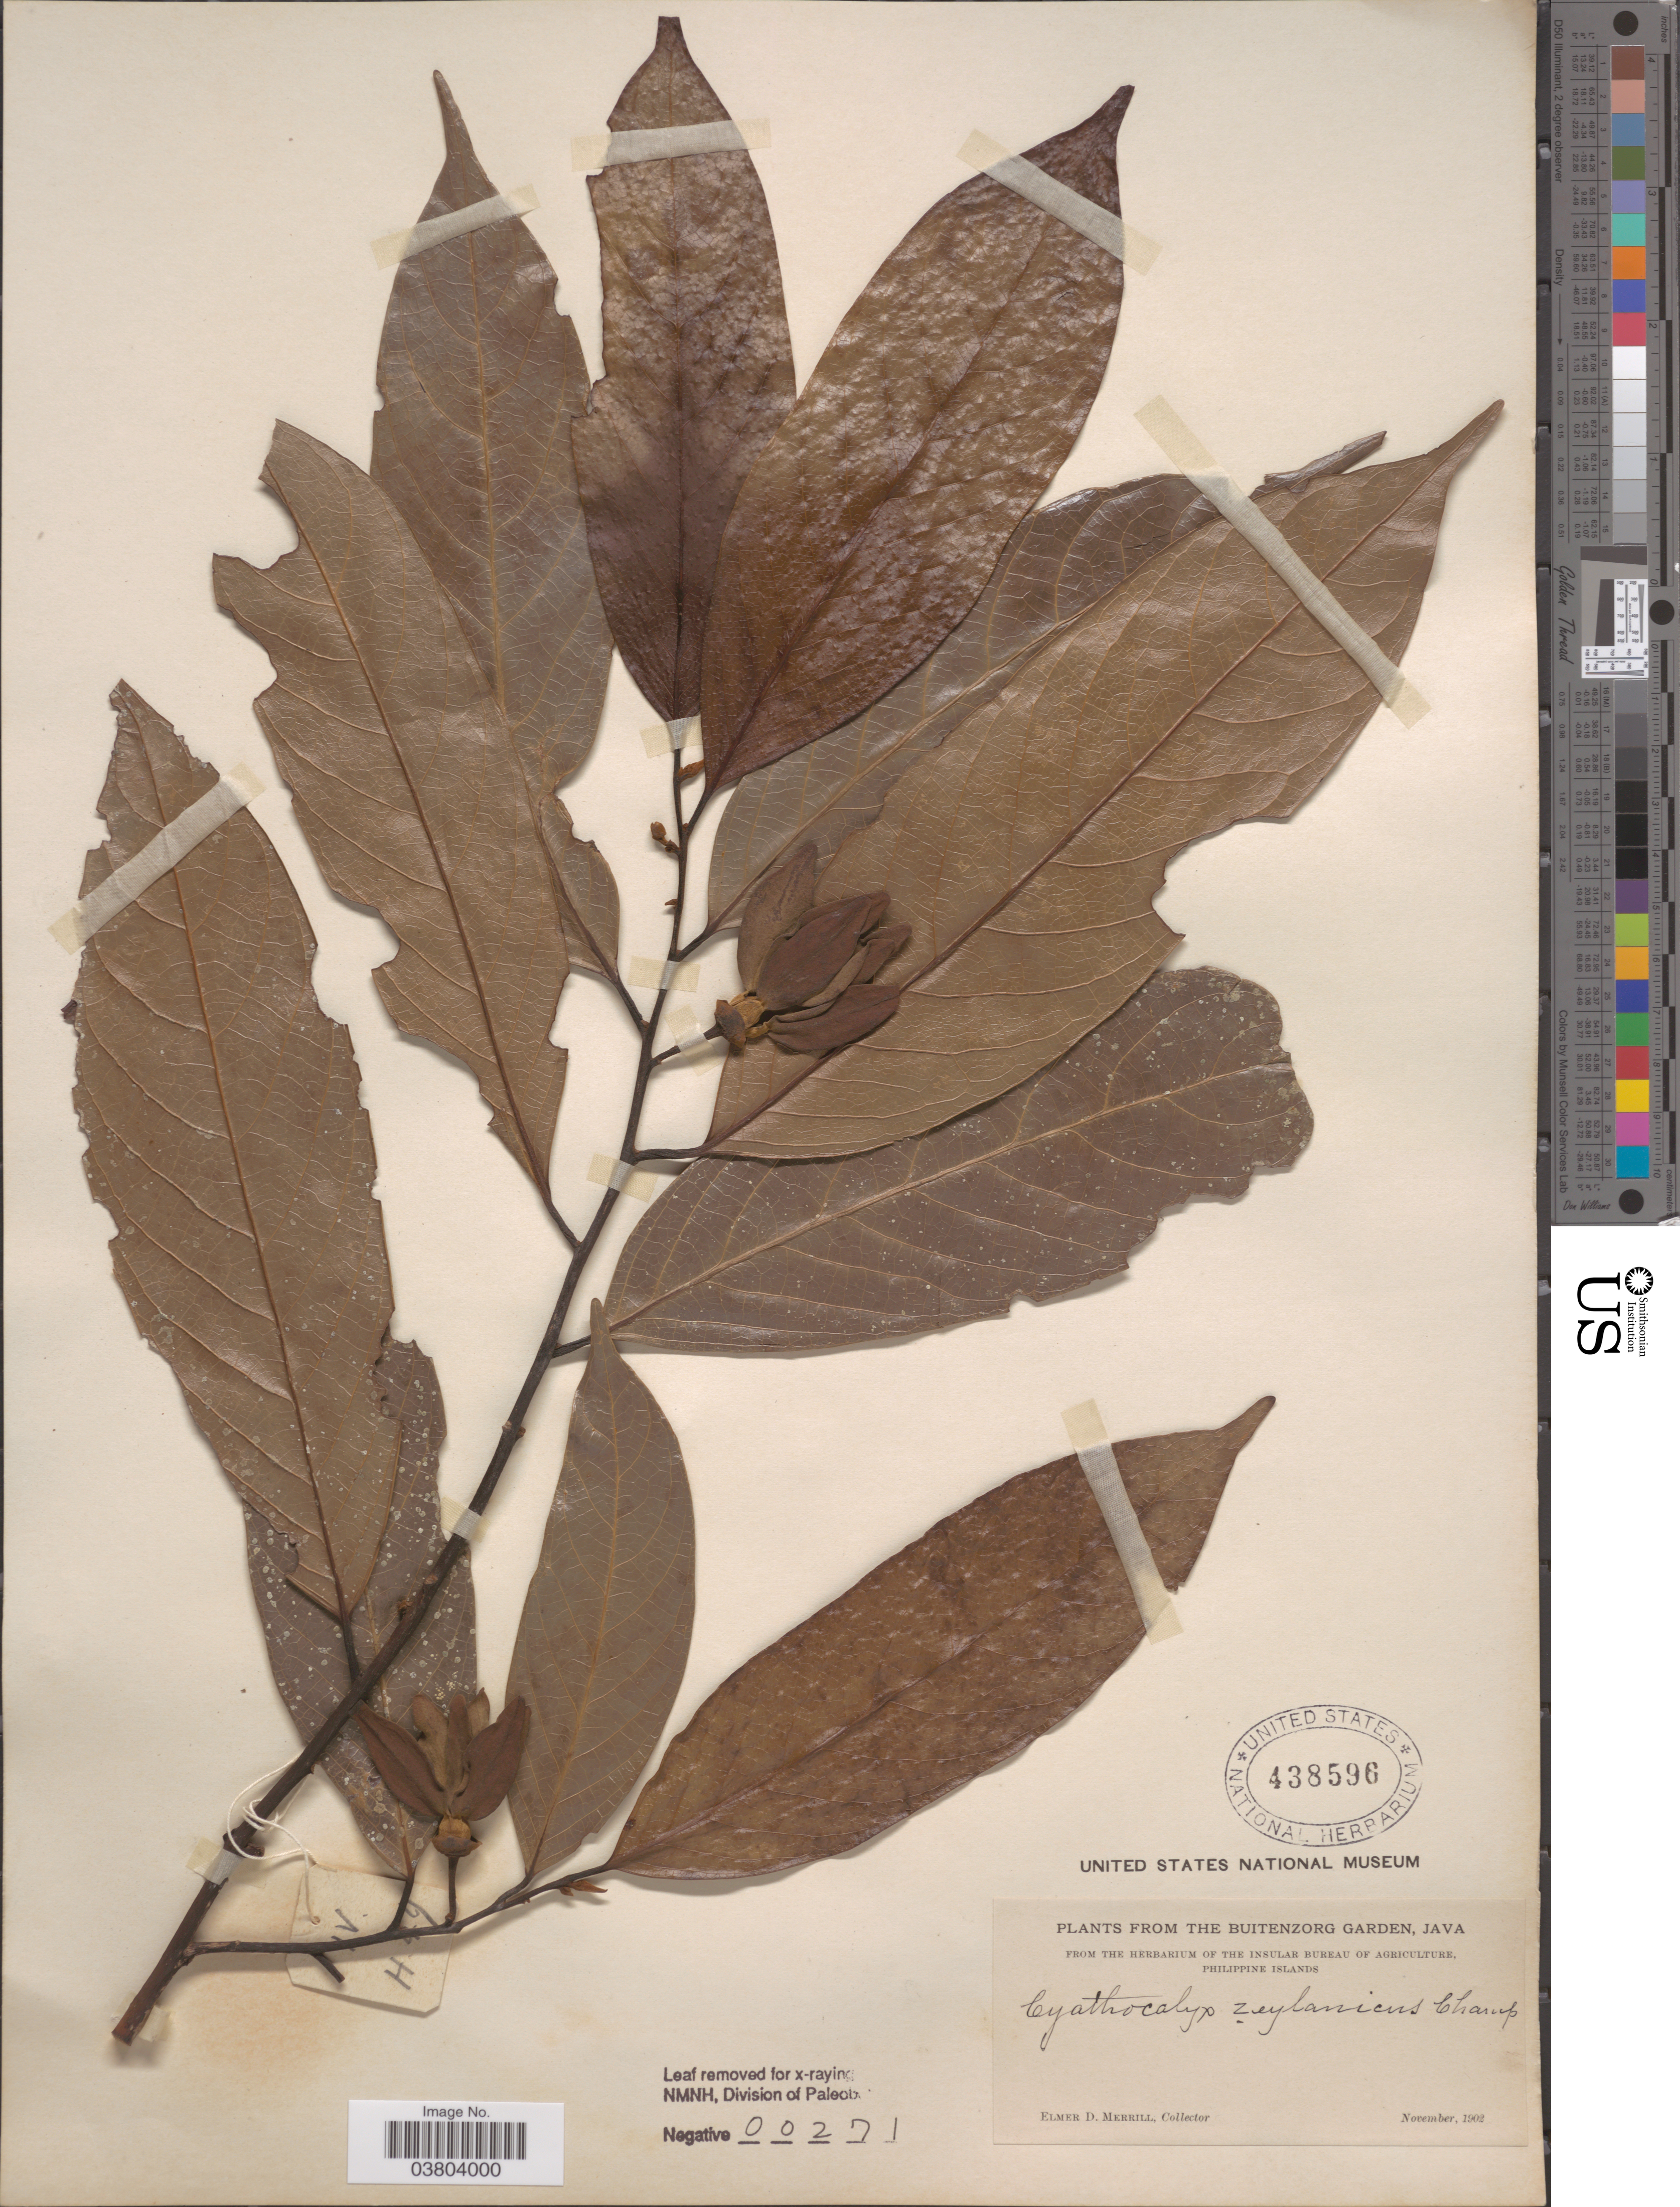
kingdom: Plantae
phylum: Tracheophyta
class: Magnoliopsida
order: Magnoliales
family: Annonaceae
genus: Cyathocalyx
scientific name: Cyathocalyx zeylanicus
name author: Champ. ex Hook. f. & Thomson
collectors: E. D. Merrill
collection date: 1902-11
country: Indonesia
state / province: Java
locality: Buitenzorg Garden.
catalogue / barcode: US 438596